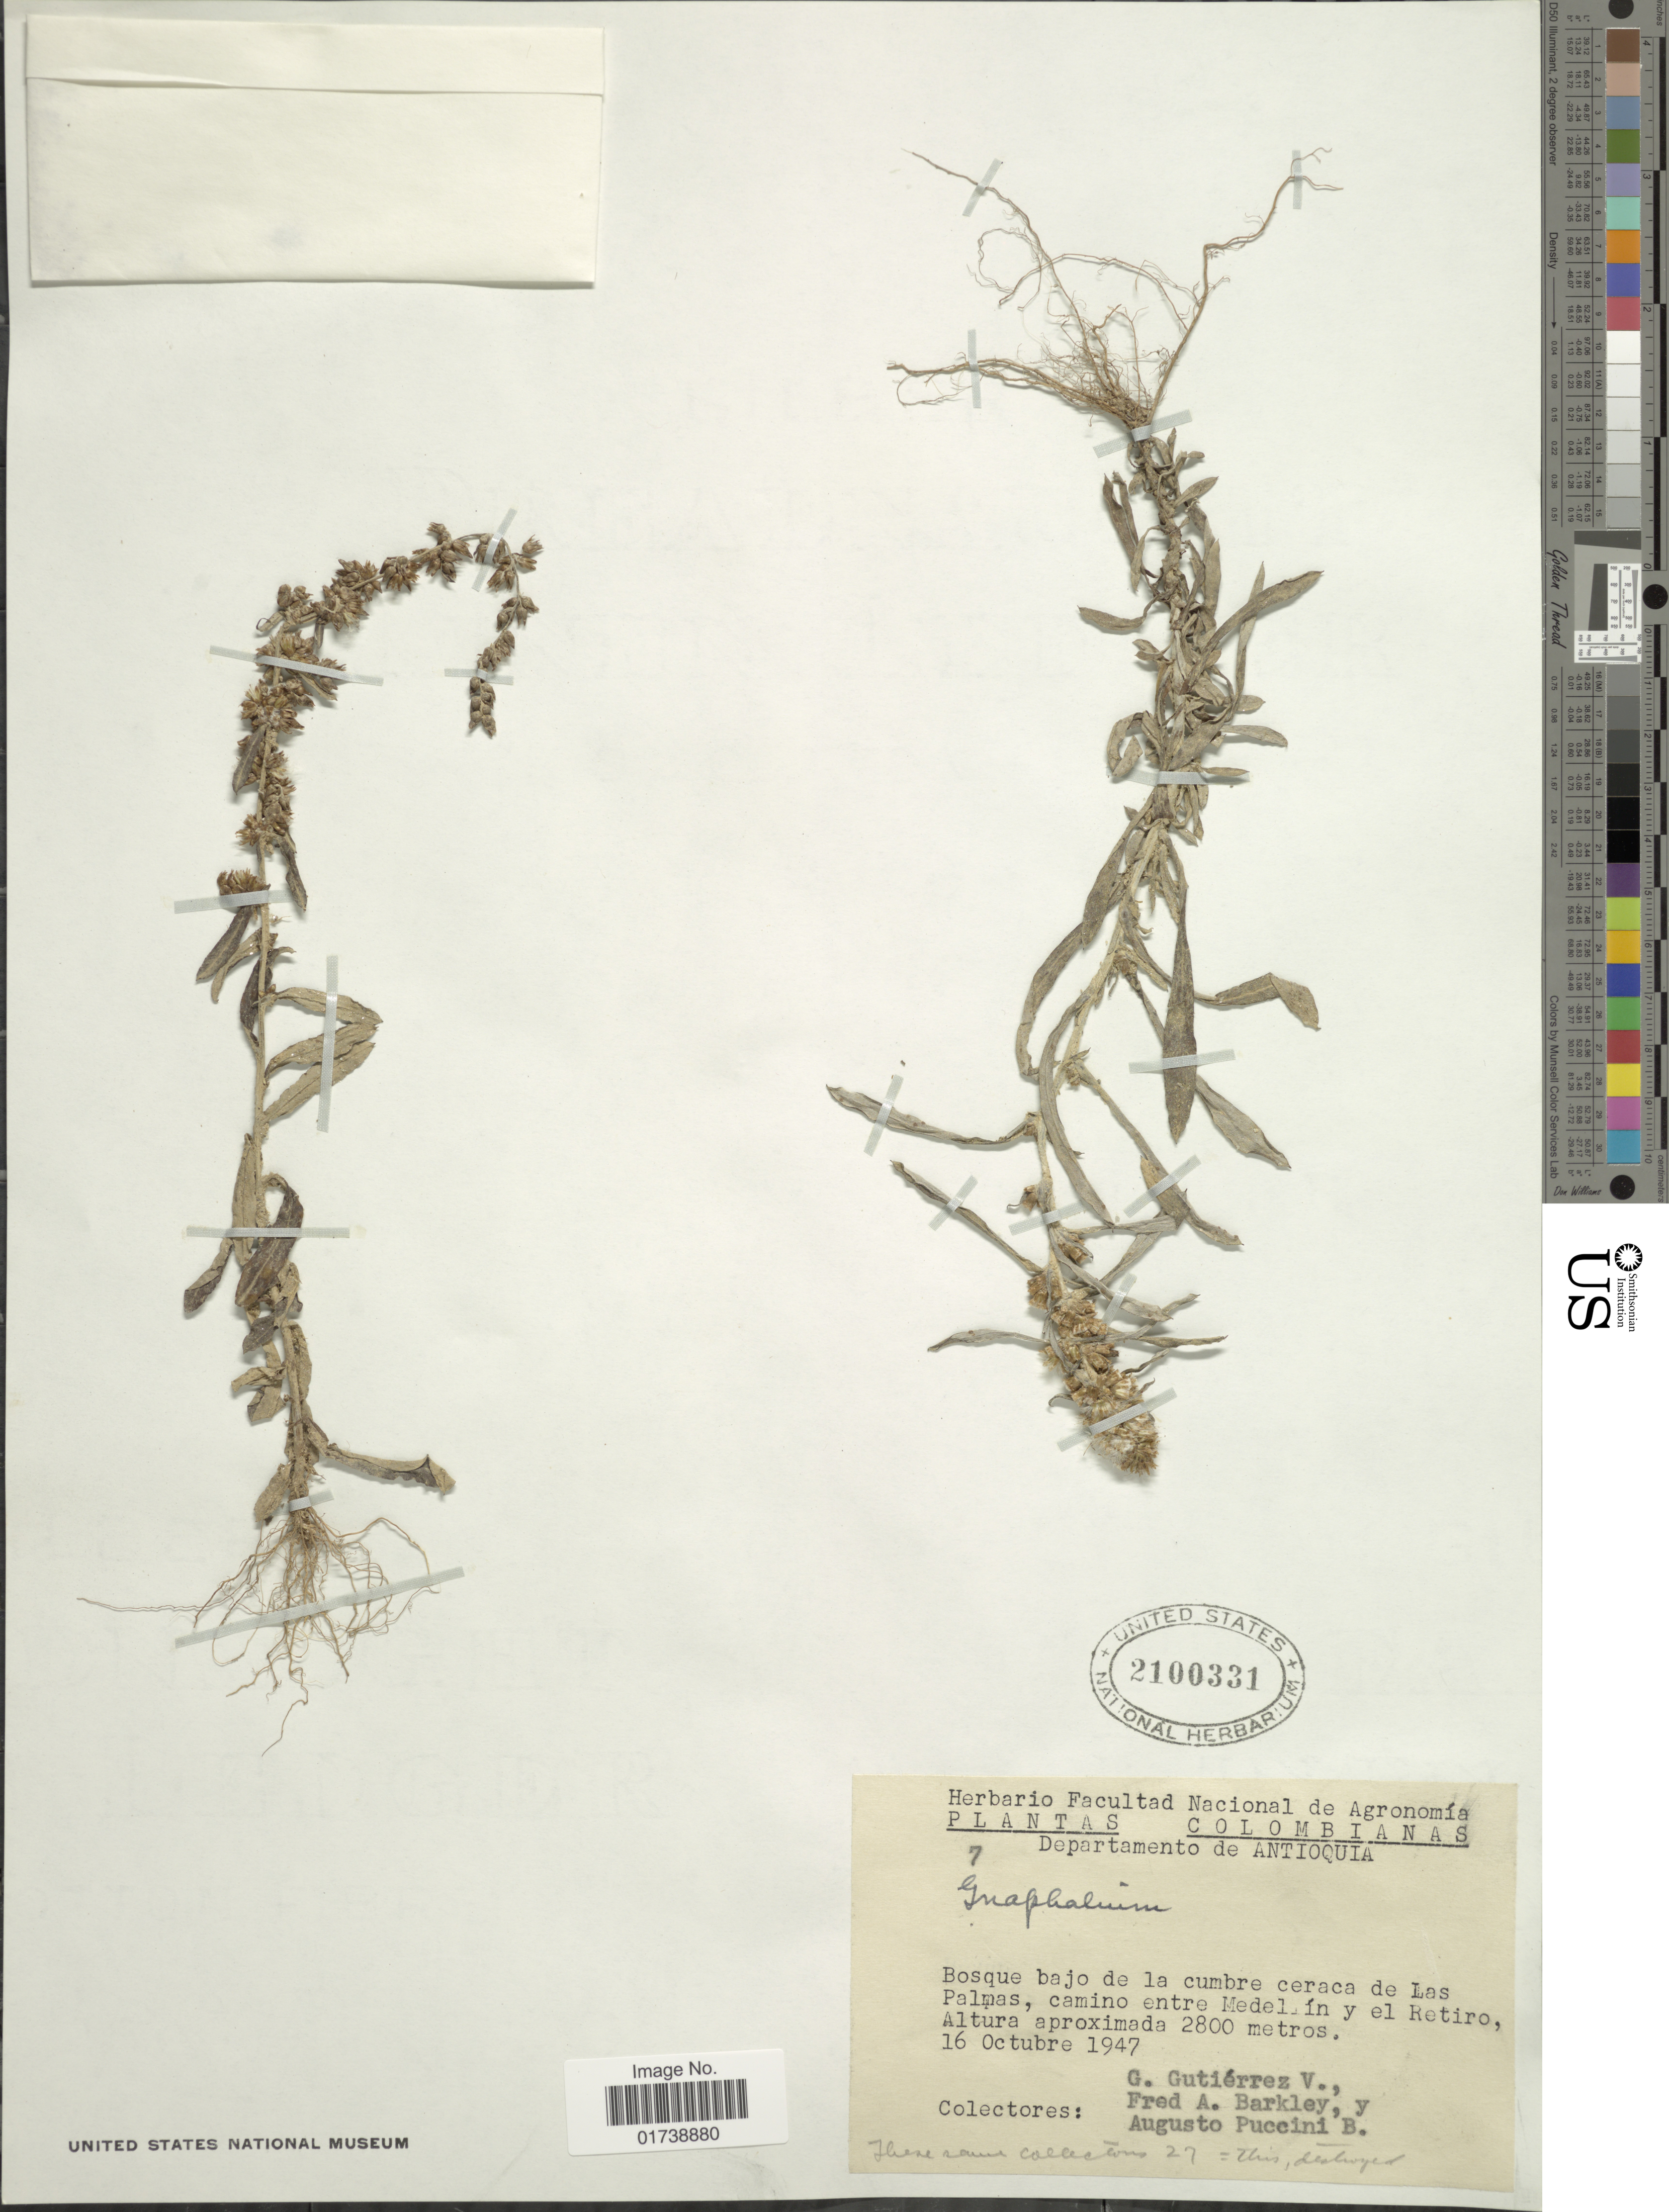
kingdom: Plantae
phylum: Tracheophyta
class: Magnoliopsida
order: Asterales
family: Asteraceae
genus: Gamochaeta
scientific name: Gamochaeta sp.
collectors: G. Gutiérrez V., F. A. Barkley & A. Puccini B.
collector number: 7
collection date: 1947-10-16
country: Colombia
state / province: Antioquia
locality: Bosque bajo de la cumbre ceraca de Las Palmas, camino entre Medelin y el Retiro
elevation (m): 2800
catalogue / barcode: US 2100331